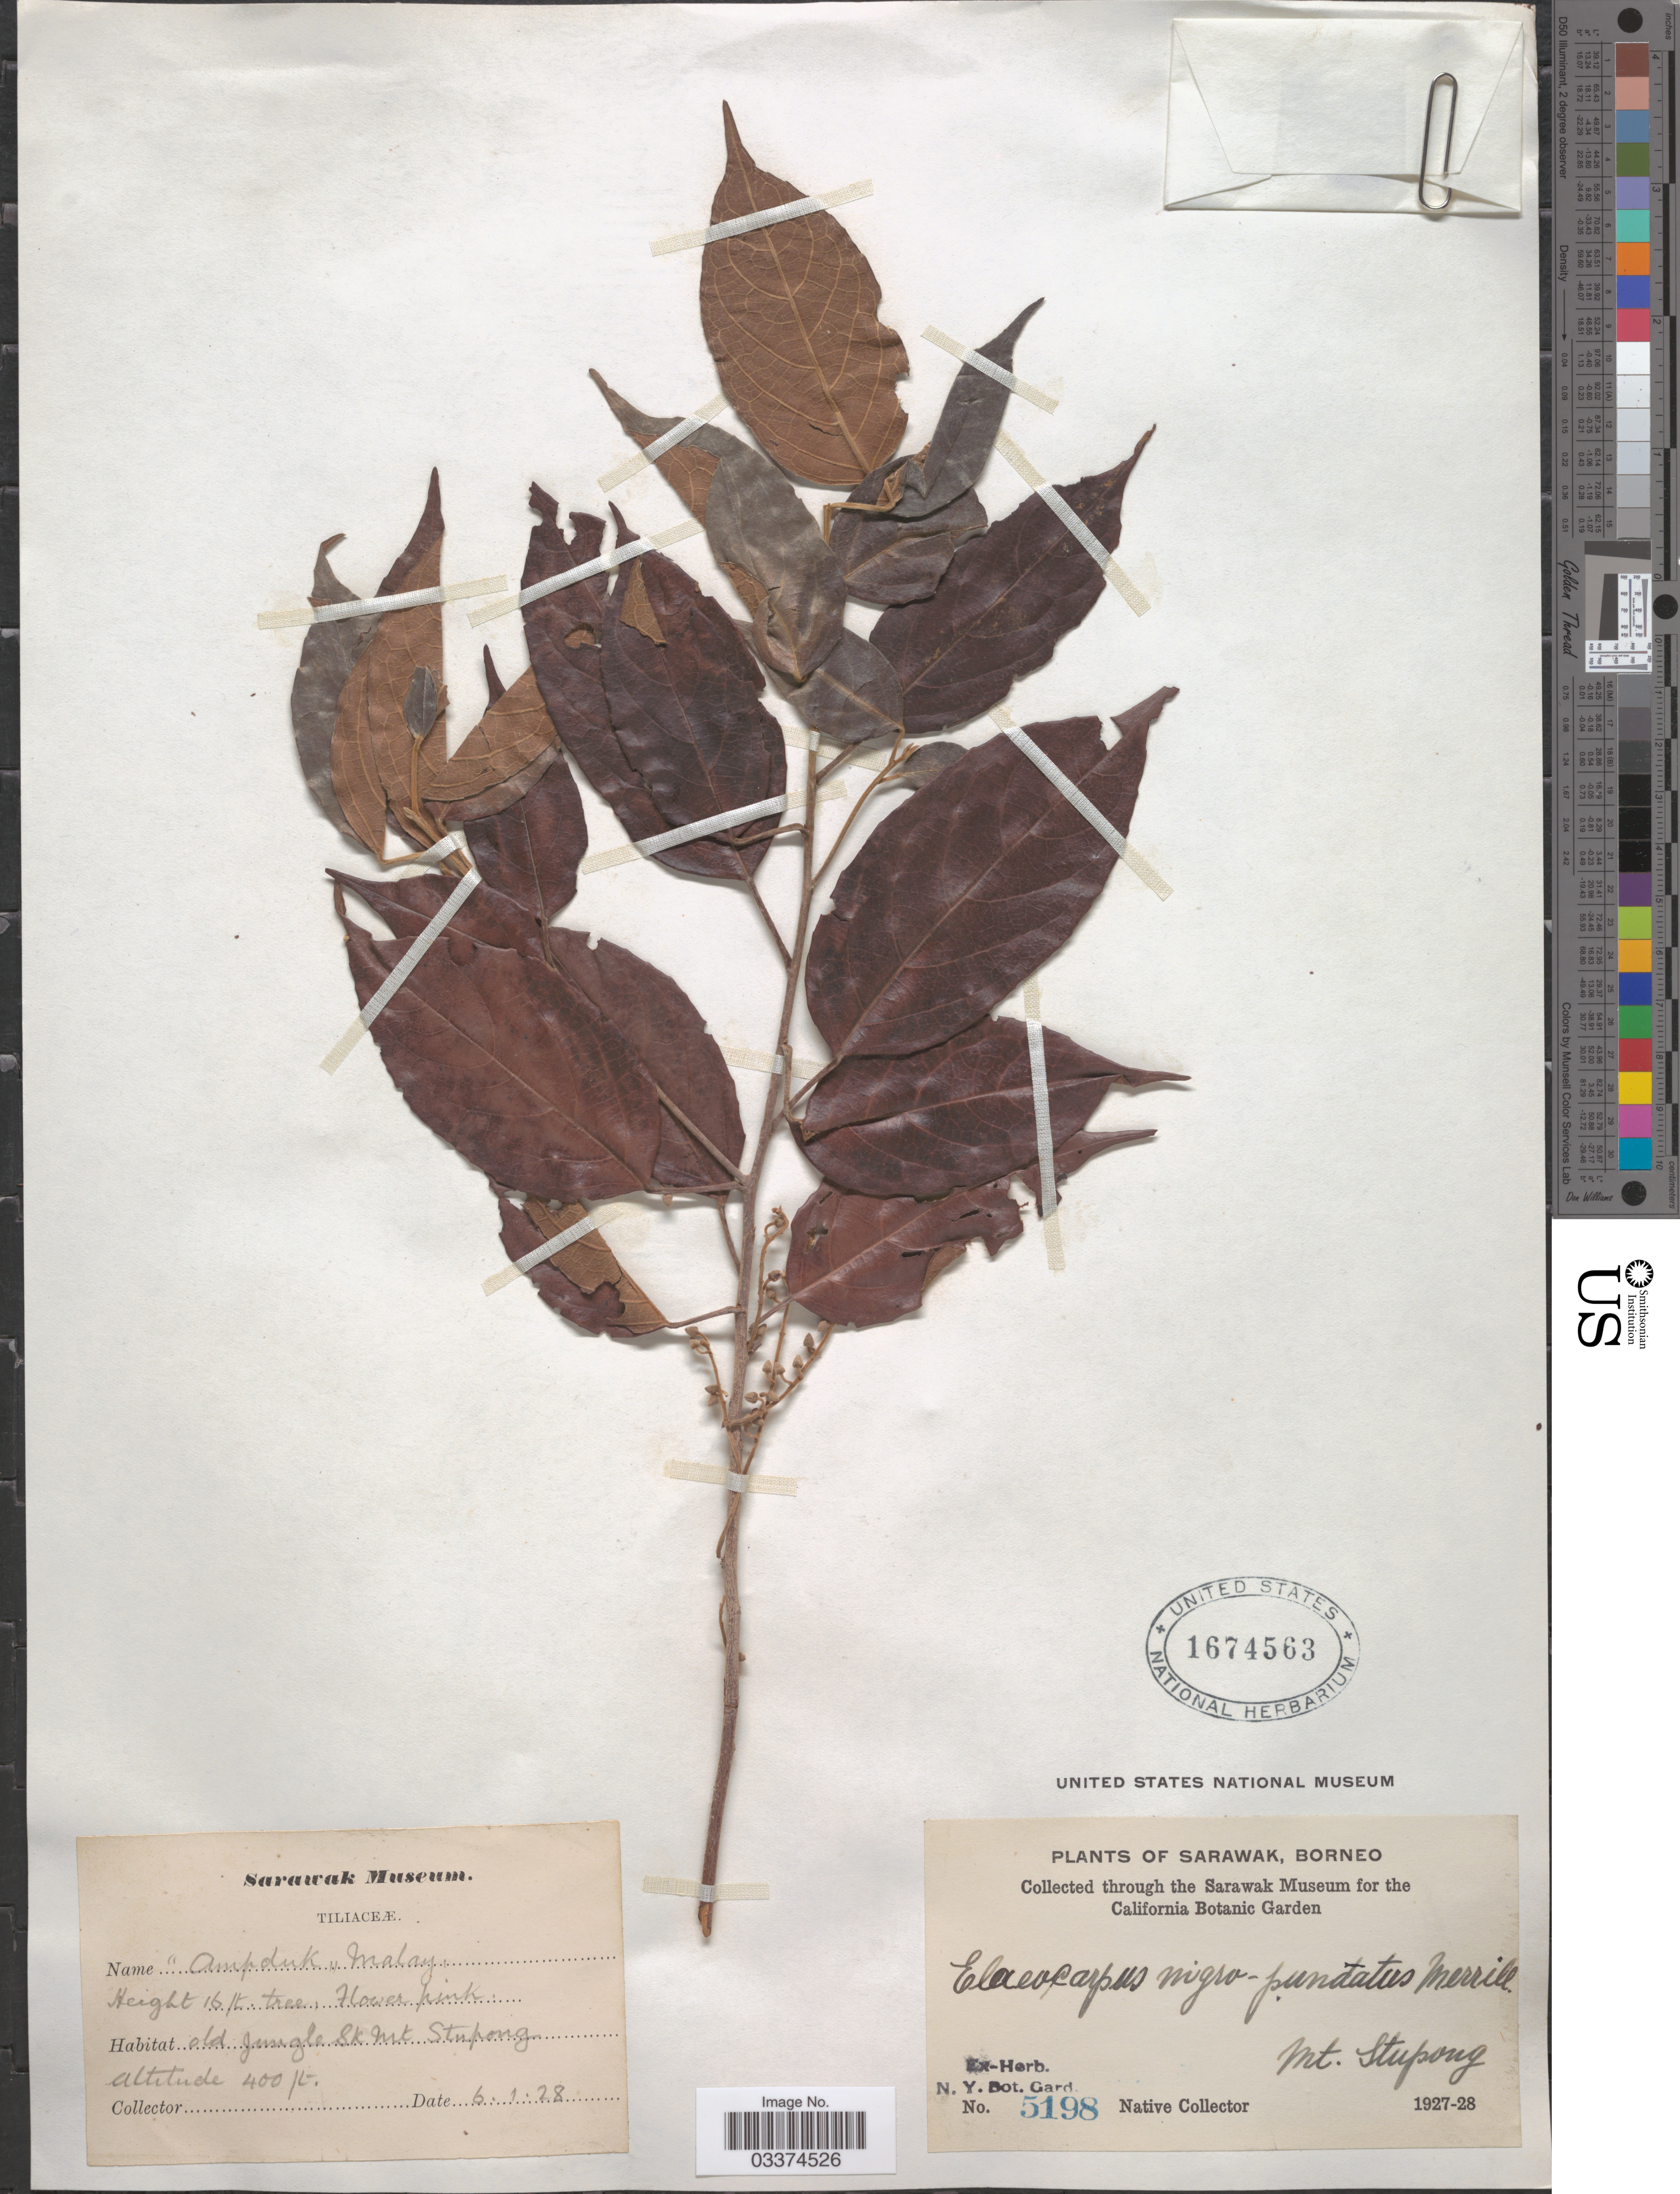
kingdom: Plantae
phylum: Tracheophyta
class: Magnoliopsida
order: Oxalidales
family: Elaeocarpaceae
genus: Elaeocarpus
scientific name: Elaeocarpus nitidus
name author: Jack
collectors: Native collector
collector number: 5198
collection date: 1928-01-06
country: Malaysia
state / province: Sarawak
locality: Borneo, old jungle & mt. Stupong.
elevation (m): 122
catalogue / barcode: US 1674563